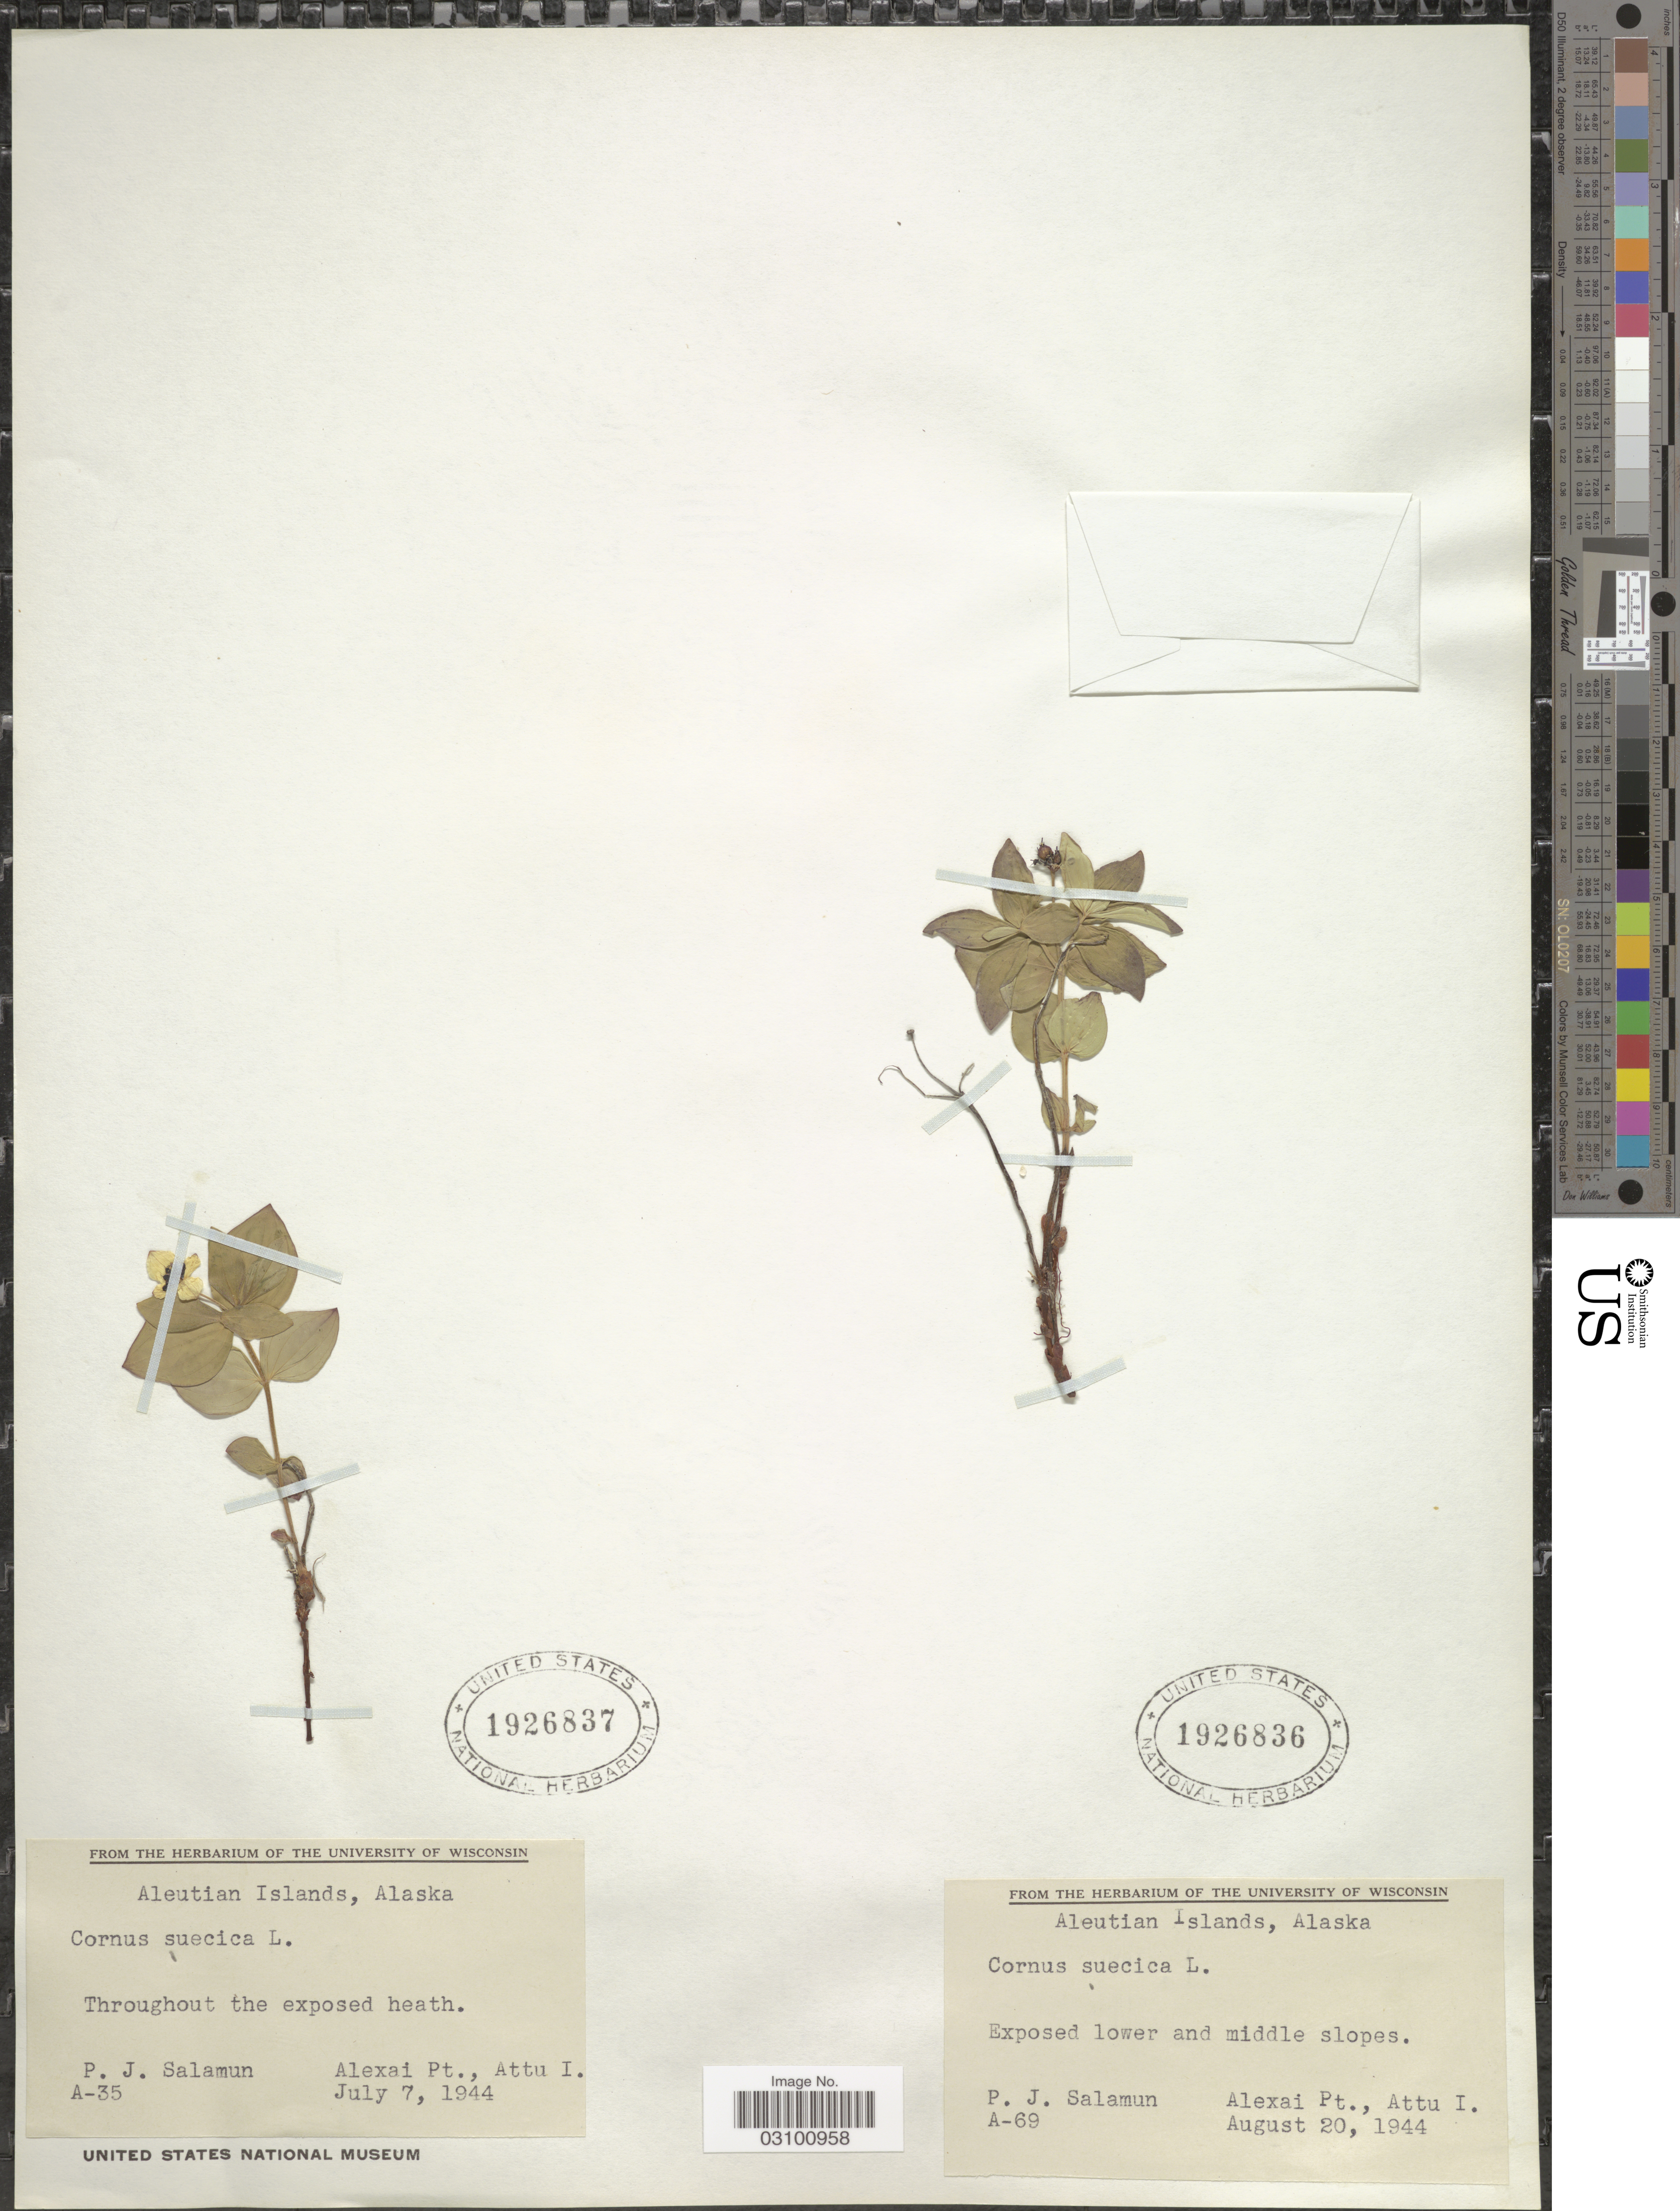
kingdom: Plantae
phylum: Tracheophyta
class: Magnoliopsida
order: Cornales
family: Cornaceae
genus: Cornus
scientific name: Cornus suecica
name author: L.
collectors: P. Salamun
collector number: A-35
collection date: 1944-07-07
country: United States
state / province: Alaska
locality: Aleutian Islands. Throughout the exposed heath. Alexai Pt., Attu I.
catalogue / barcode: US 1926837-2